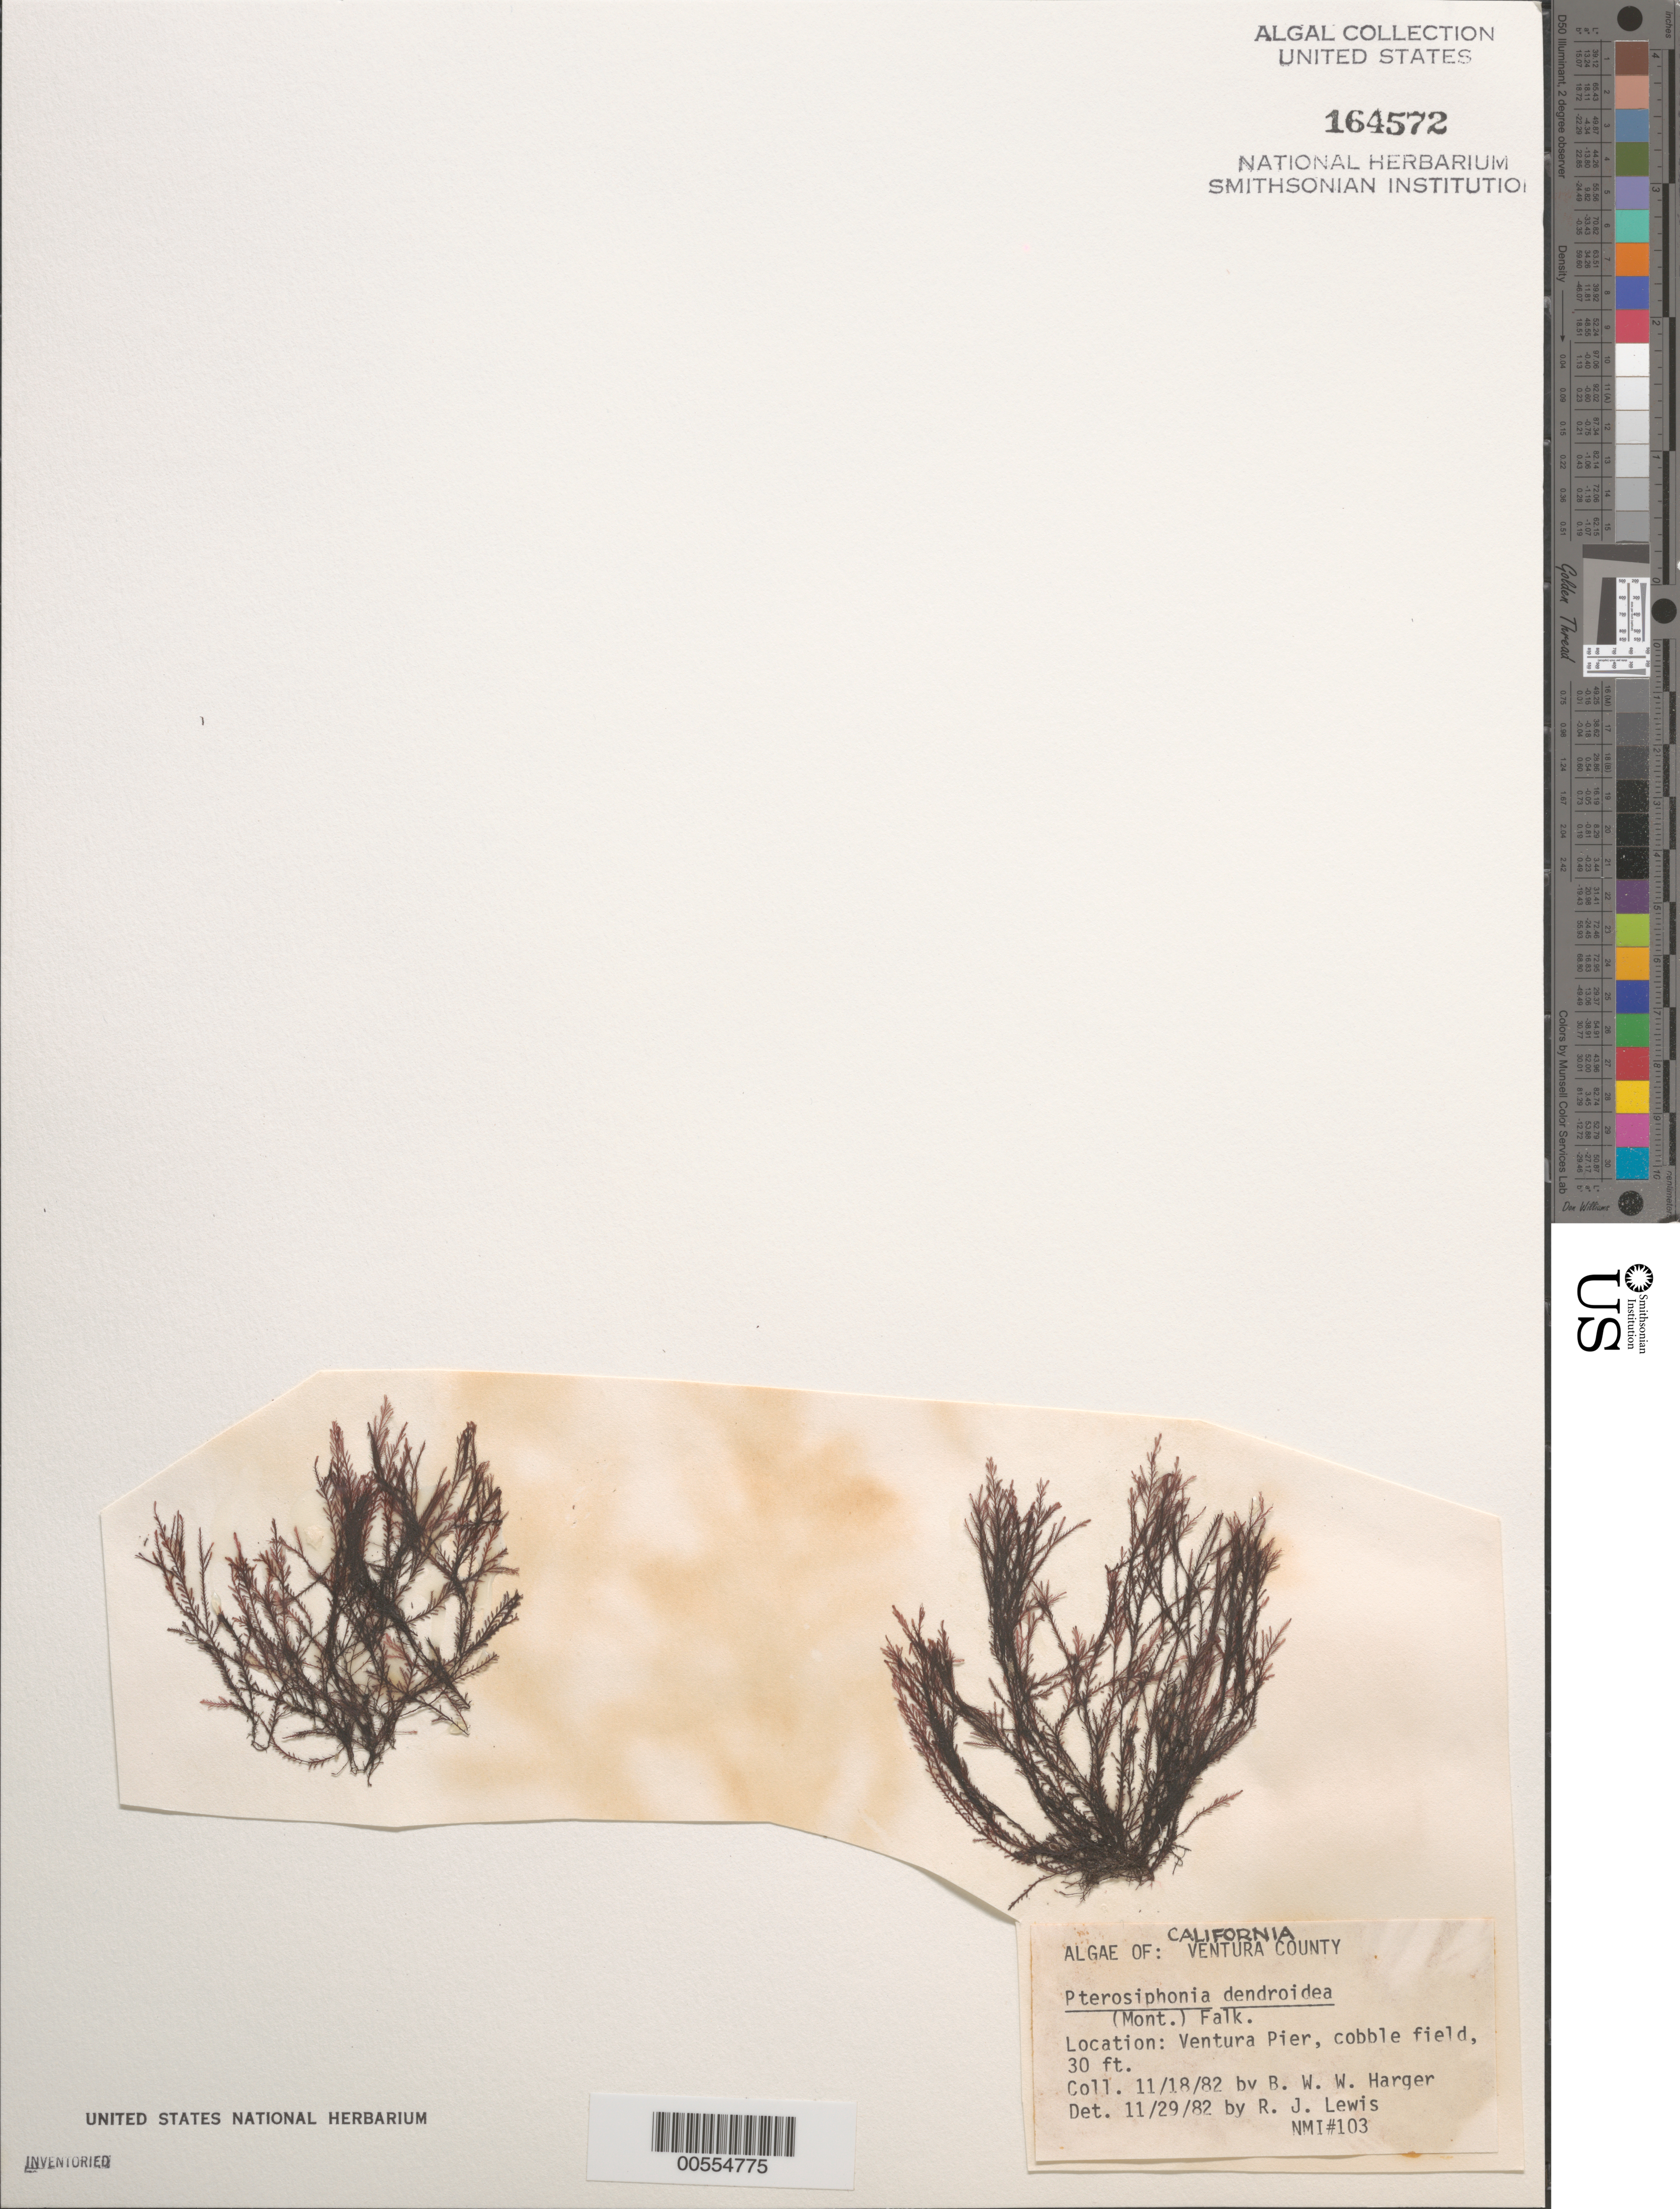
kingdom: Plantae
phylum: Rhodophyta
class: Florideophyceae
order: Ceramiales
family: Rhodomelaceae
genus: Symphyocladiella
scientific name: Symphyocladiella dendroidea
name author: (Montagne) Bustamante et al.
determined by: Algae name updating Project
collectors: B. W. Harger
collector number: NMI 103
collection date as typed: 18 Nov 1982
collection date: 1982-11-18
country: United States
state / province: California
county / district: Ventura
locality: Ventura Pier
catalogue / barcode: US 164572